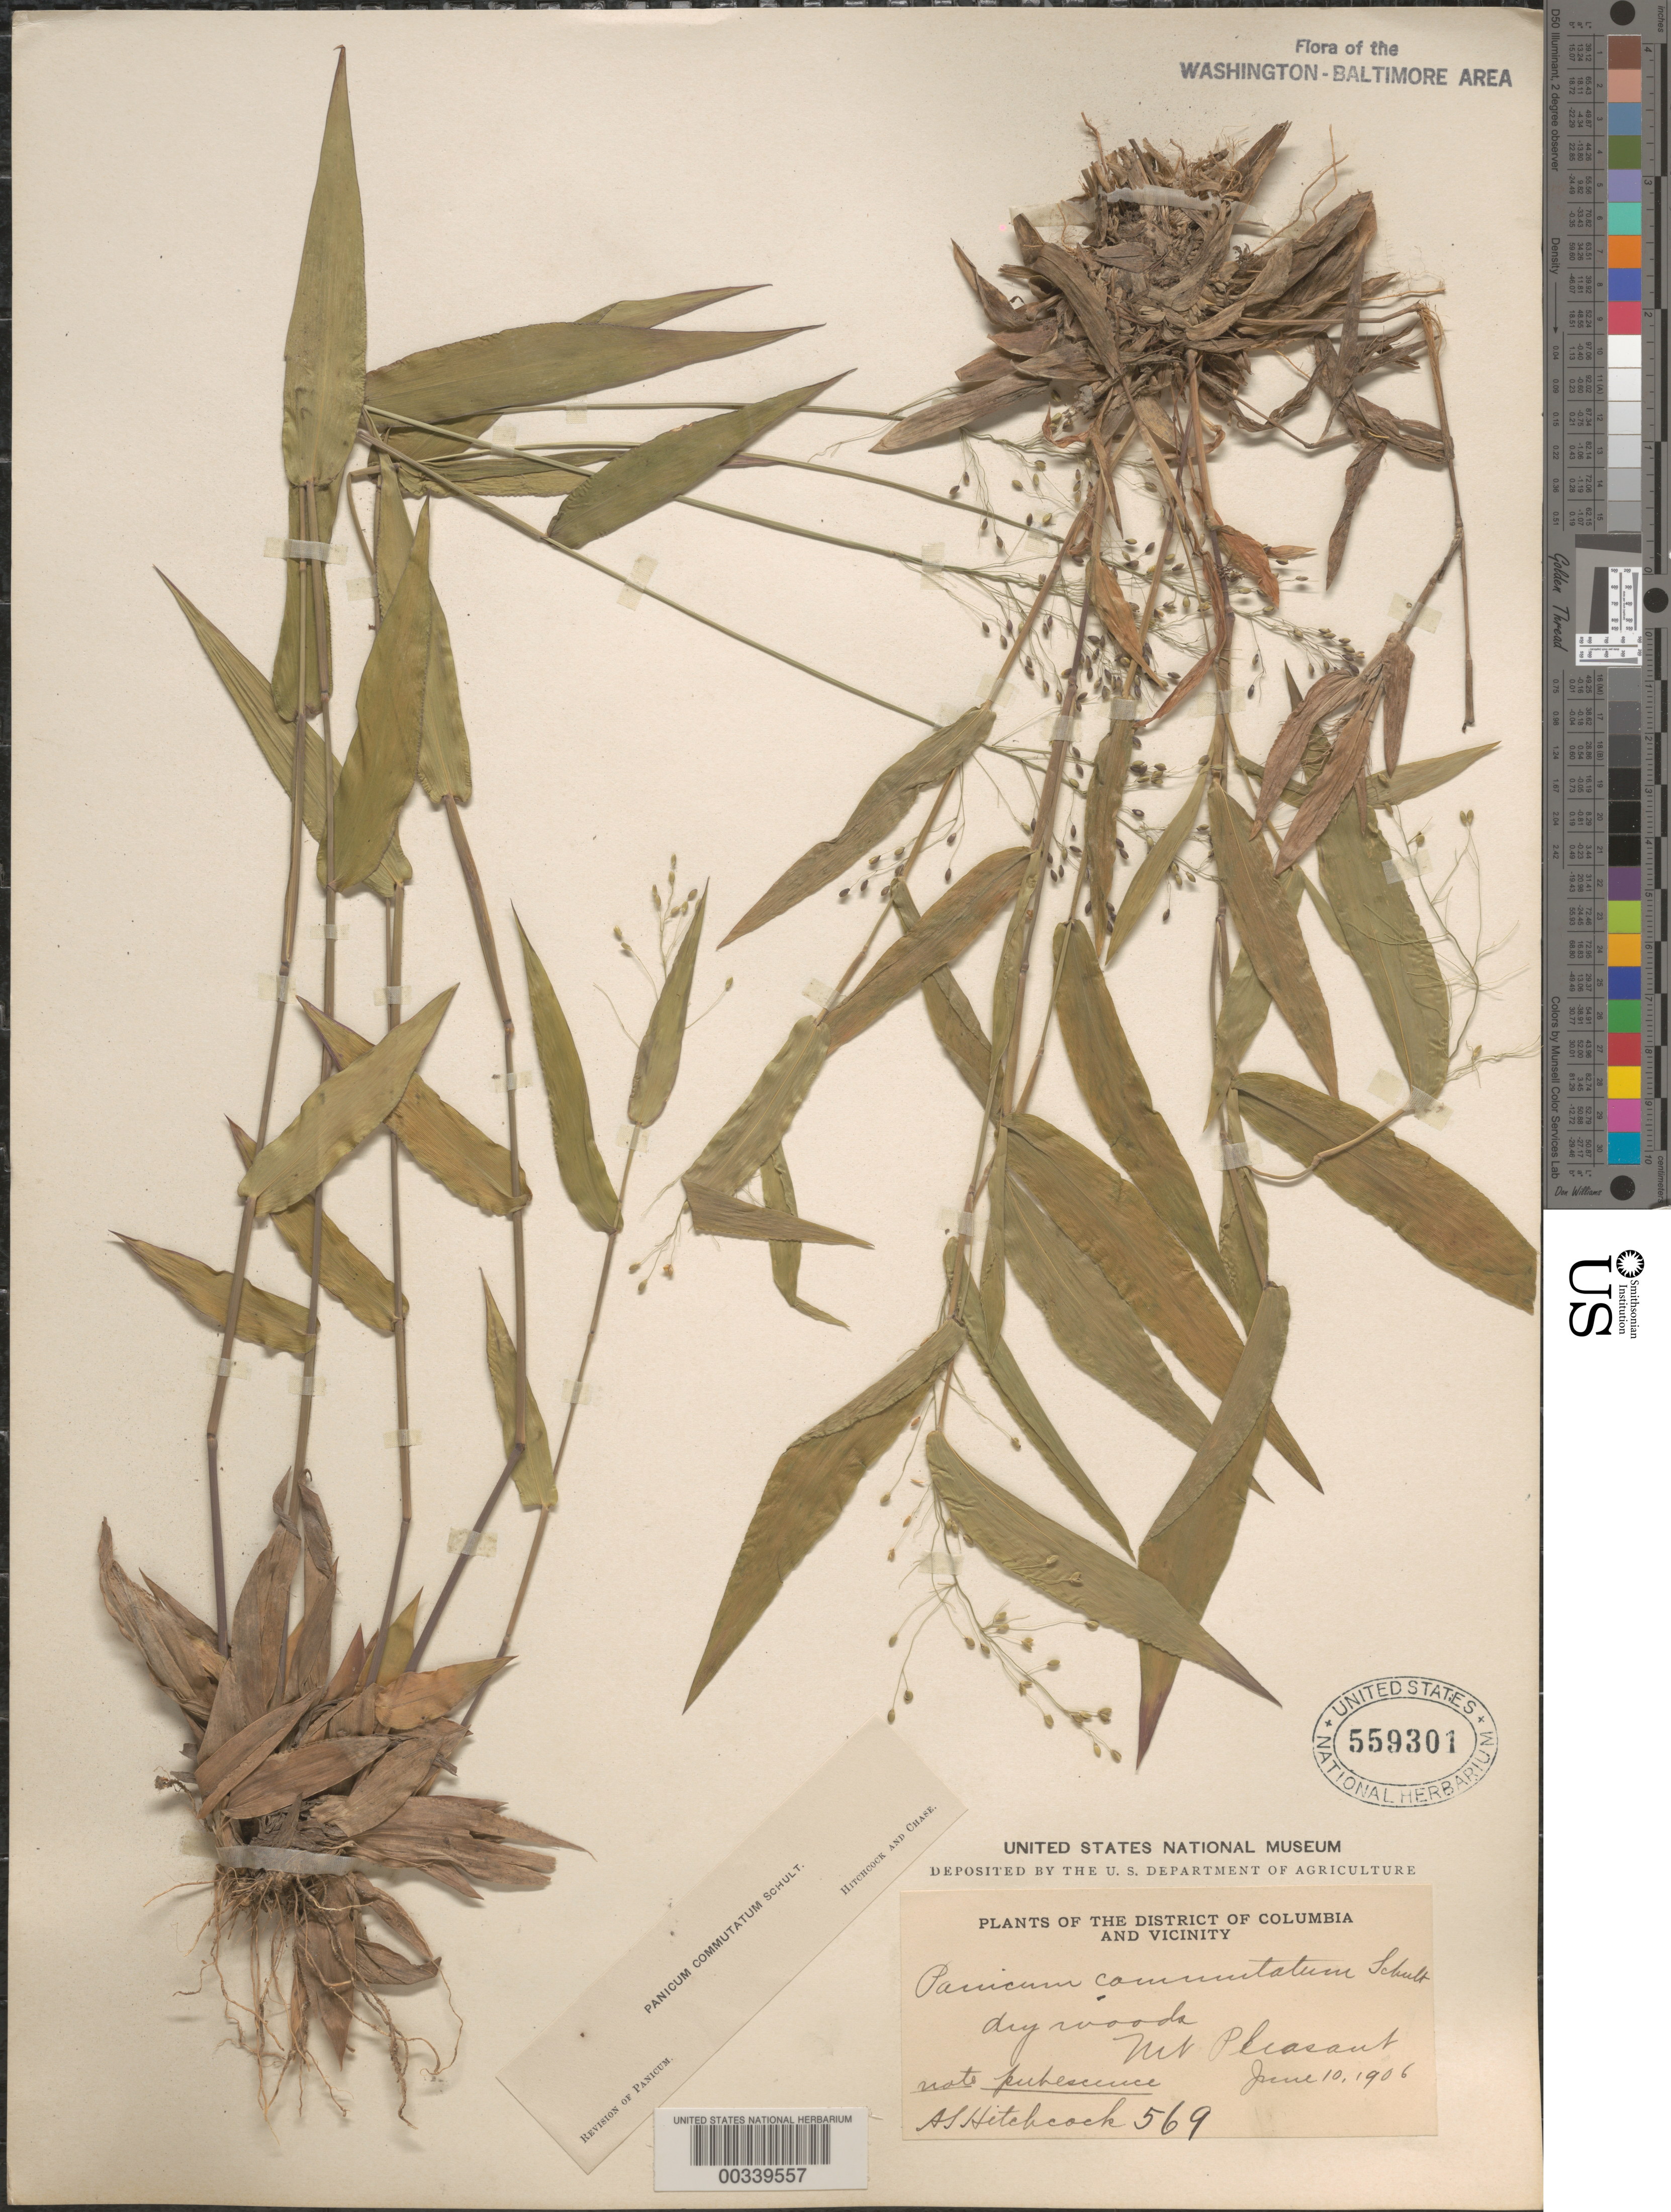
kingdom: Plantae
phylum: Tracheophyta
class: Liliopsida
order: Poales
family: Poaceae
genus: Dichanthelium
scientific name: Dichanthelium commutatum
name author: (Schult.) Gould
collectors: A. S. Hitchcock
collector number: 569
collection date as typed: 10 Jun 1906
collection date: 1906-06-10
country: United States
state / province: District of Columbia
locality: Mount Pleasant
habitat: Dry woods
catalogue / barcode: US 559301